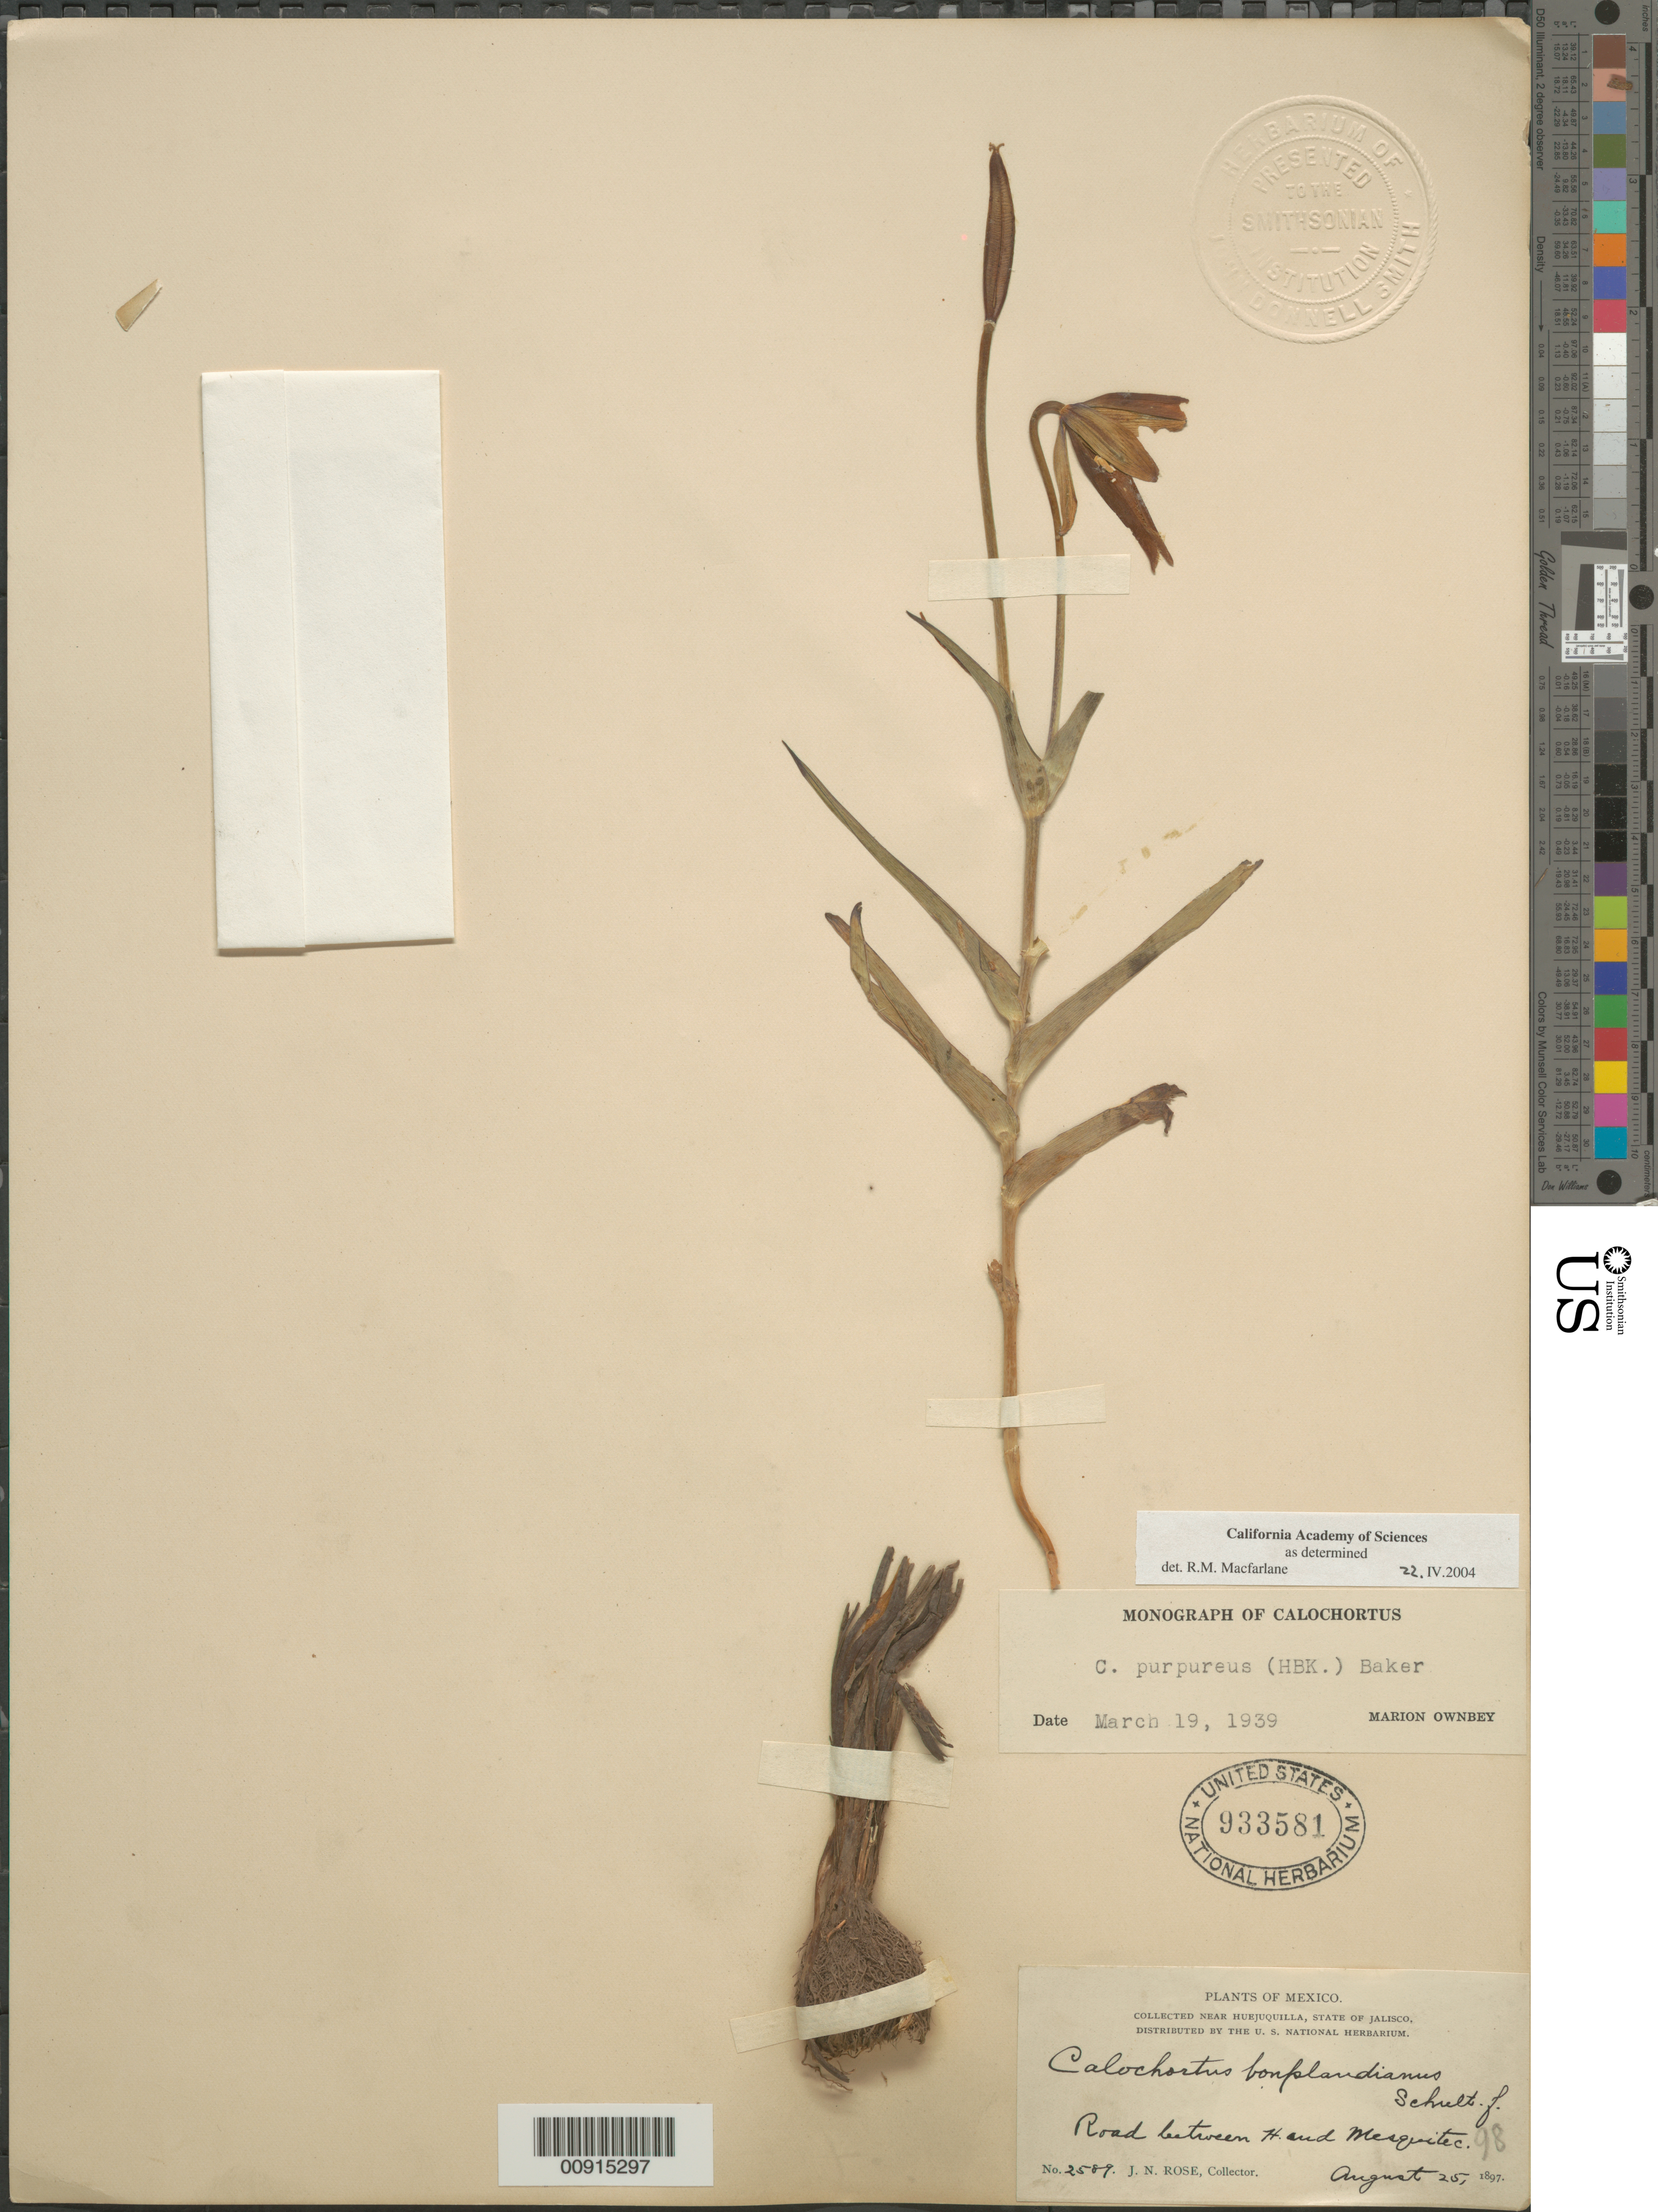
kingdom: Plantae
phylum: Tracheophyta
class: Liliopsida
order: Liliales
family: Liliaceae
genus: Calochortus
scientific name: Calochortus purpureus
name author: (Kunth) Baker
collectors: J. N. Rose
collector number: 2589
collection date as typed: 25 Aug 1897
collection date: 1897-08-25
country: Mexico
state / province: Jalisco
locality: Road between Huejuquilla & Mesquitec, State of Jalisco.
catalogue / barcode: US 933581